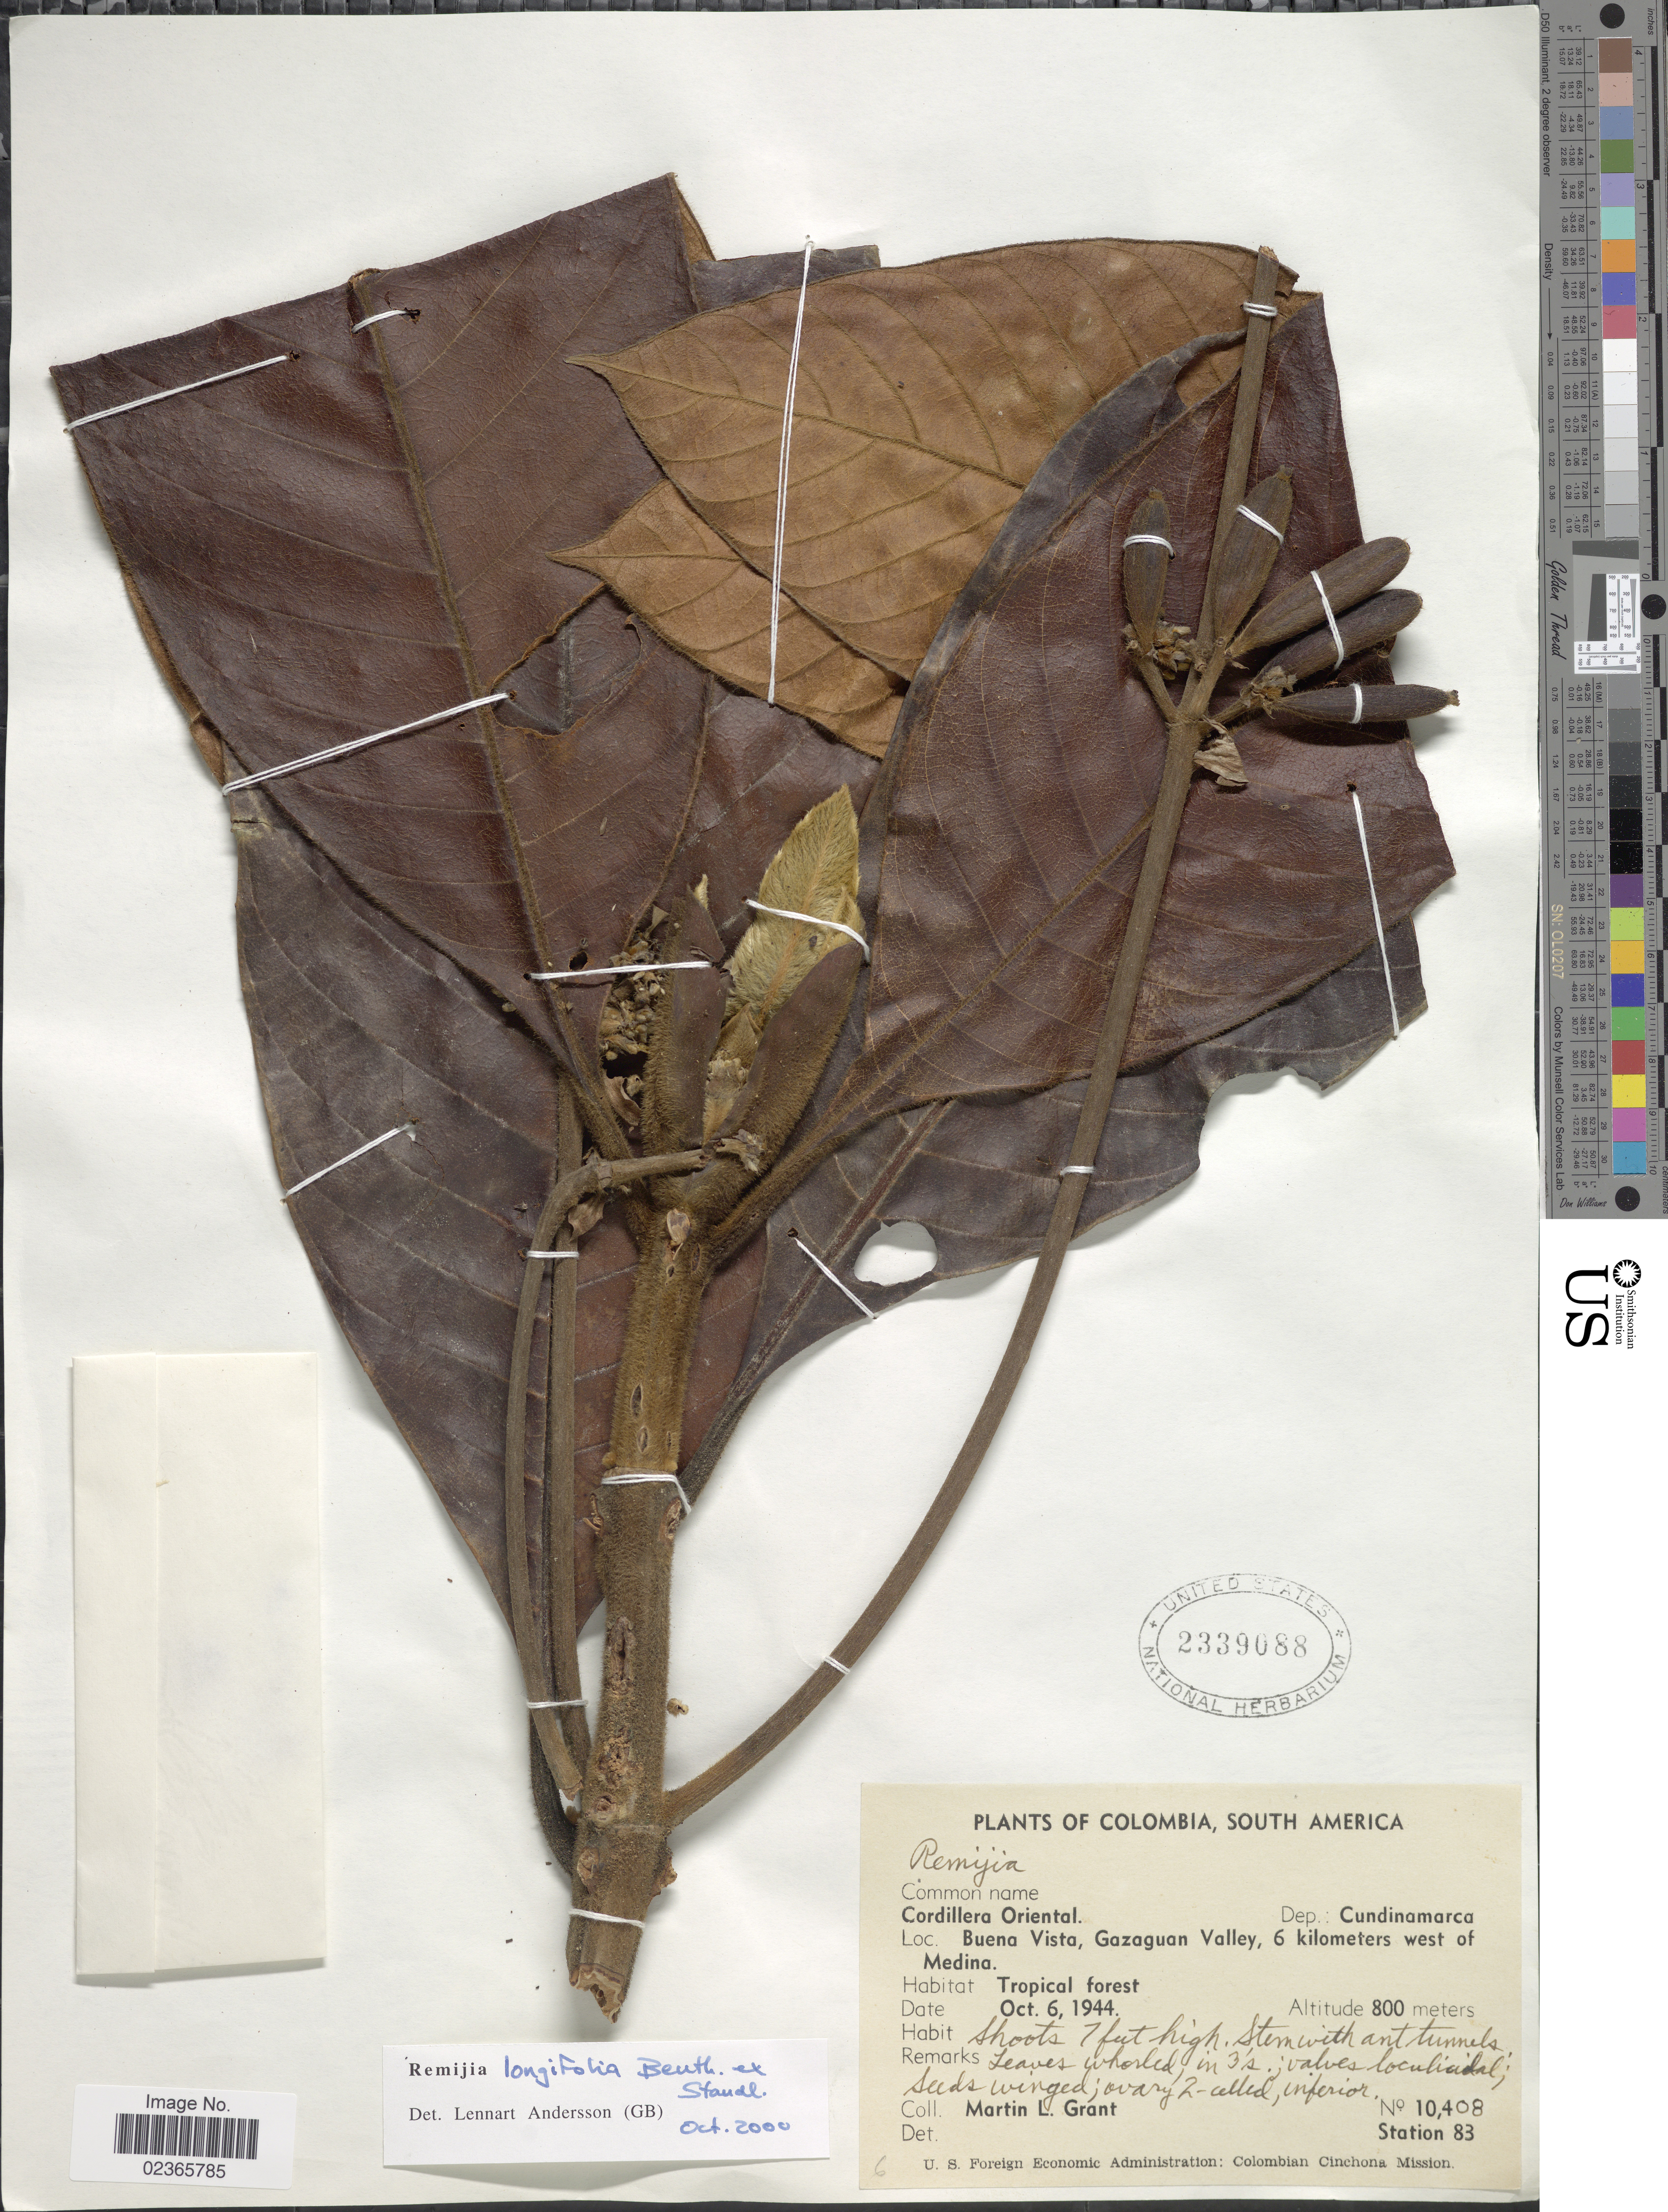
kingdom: Plantae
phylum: Tracheophyta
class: Magnoliopsida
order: Gentianales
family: Rubiaceae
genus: Remijia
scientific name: Remijia longifolia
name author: Benth. ex Standl.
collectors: M. L. Grant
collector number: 10408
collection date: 1944-10-06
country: Colombia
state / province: Cundinamarca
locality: Cordillera Oriental, Buena Vista, Gazaguan Valley, 6 kilometers west of Medina, Tropical Forest, Station 83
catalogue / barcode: US 2339088